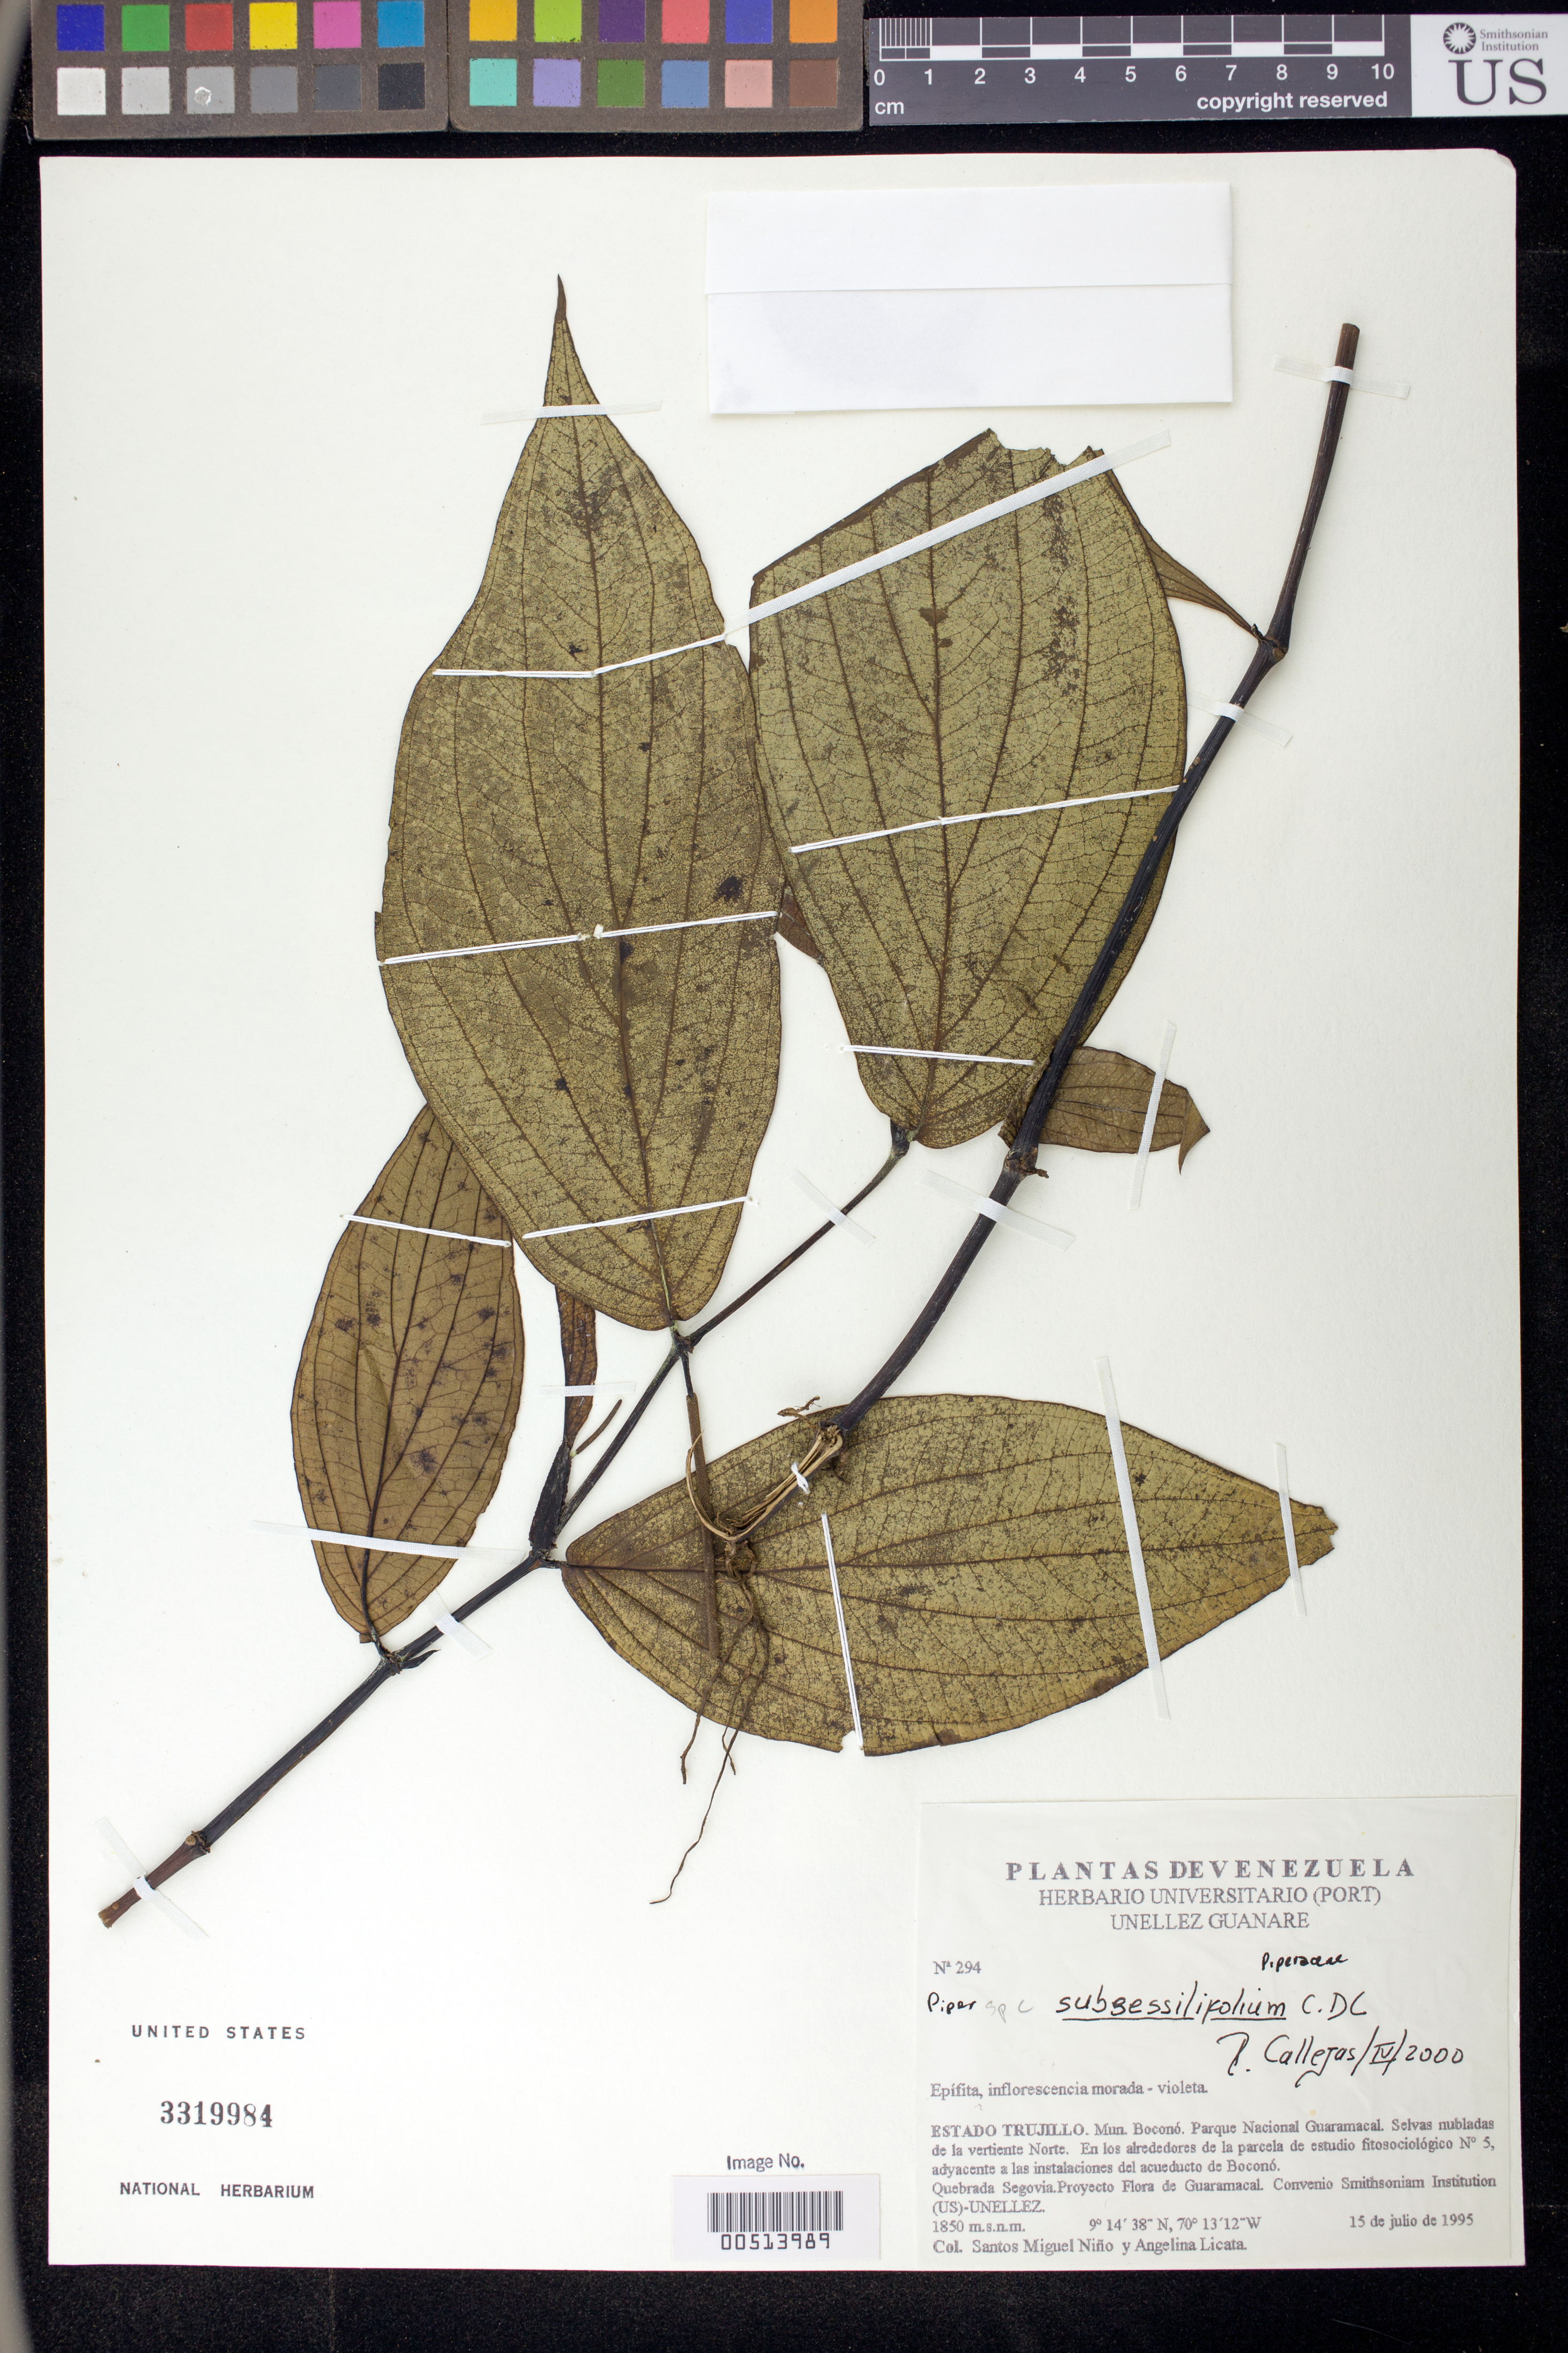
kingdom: Plantae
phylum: Tracheophyta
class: Magnoliopsida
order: Piperales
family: Piperaceae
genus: Piper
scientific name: Piper morii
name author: (Steyerm.) Dorr, L. J. & Niño, M.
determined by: Dorr, L. J., (BOT), Smithsonian Institution - National Museum of Natural History (UNITED STATES)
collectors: S. M. Niño & A. Licata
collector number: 294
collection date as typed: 15 Jul 1995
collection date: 1995-07-15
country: Venezuela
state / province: Trujillo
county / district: Boconó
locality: Parque Nacional Guaramacal, vertiente N, adyacente a las instalaciones del acueducto de Boconó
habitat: Selvas nubladas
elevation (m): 1850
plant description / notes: PORT, US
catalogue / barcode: US 3319984